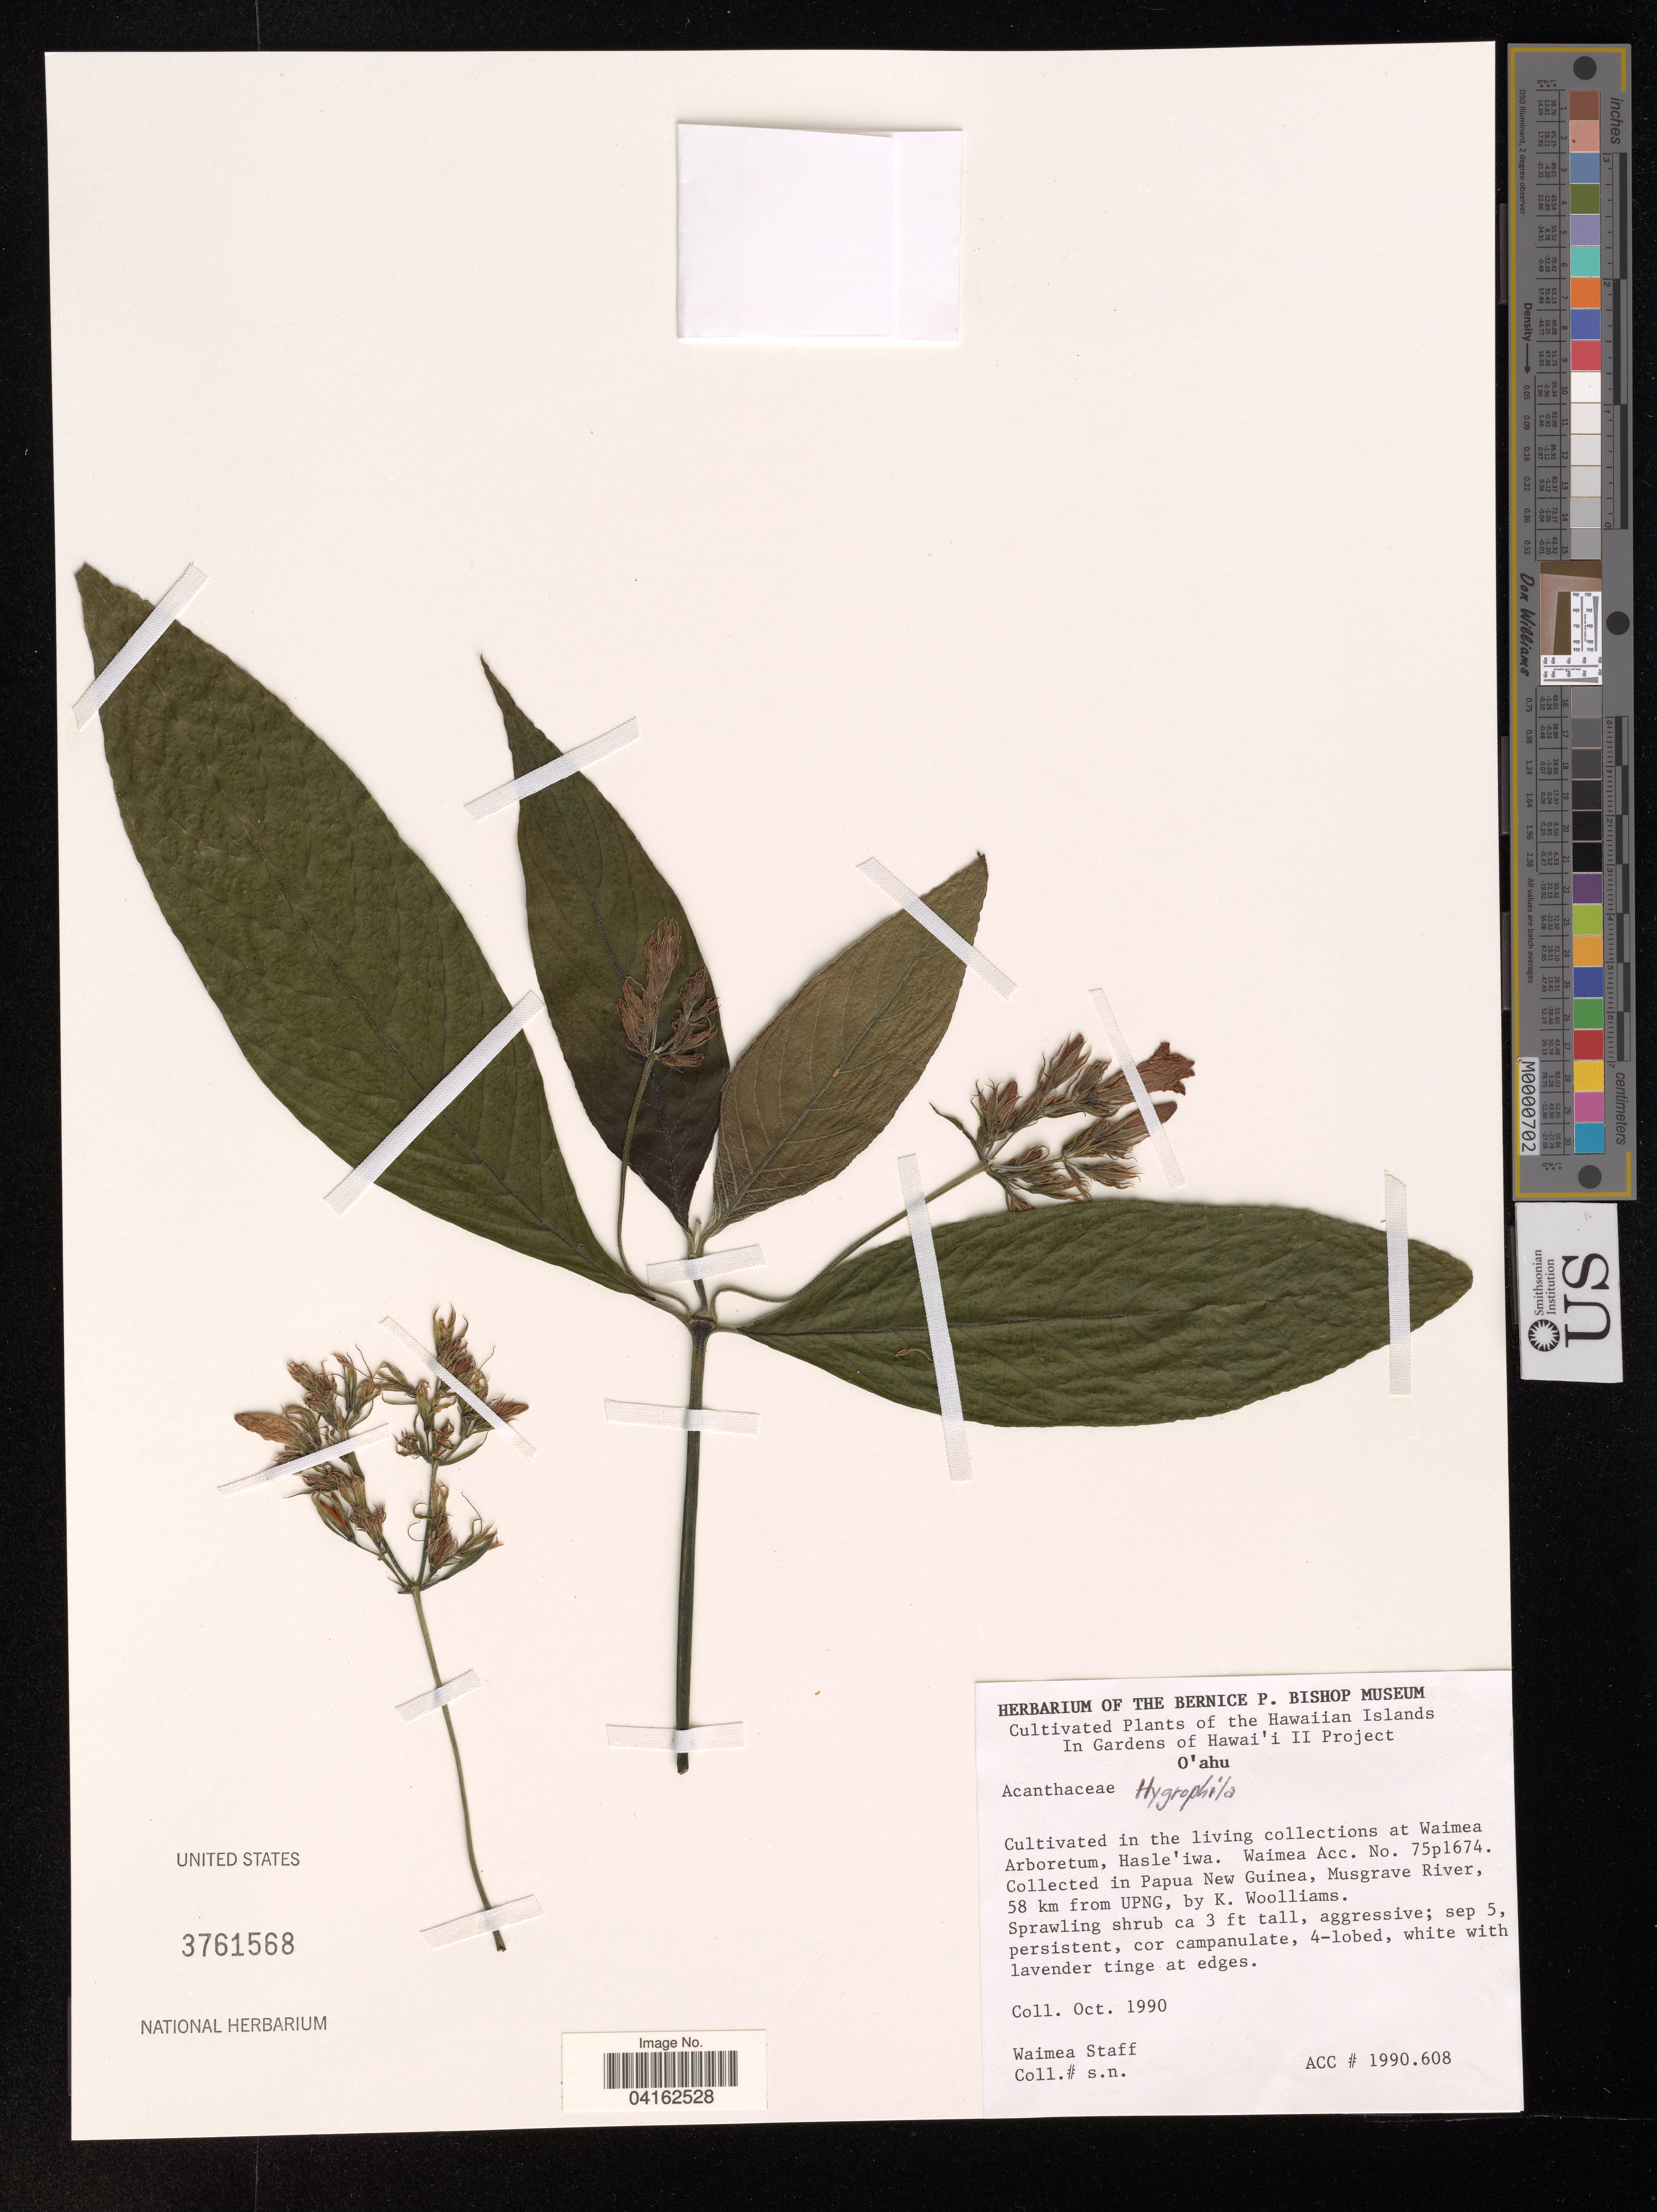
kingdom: Plantae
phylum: Tracheophyta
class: Magnoliopsida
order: Lamiales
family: Acanthaceae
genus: Strobilanthes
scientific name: Strobilanthes biroi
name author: Lindau & K. Schum.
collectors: Waimea Arboretum Staff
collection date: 1990-10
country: United States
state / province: Hawaii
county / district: Honolulu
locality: The Hawaiian Islands. In Gardens of Hawai'i II Project. O'ahu. Cultivated in the living collections at Waimea Arboretum, Hasle'iwa. Waimea Acc. No. 75p1674.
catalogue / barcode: US 3761568